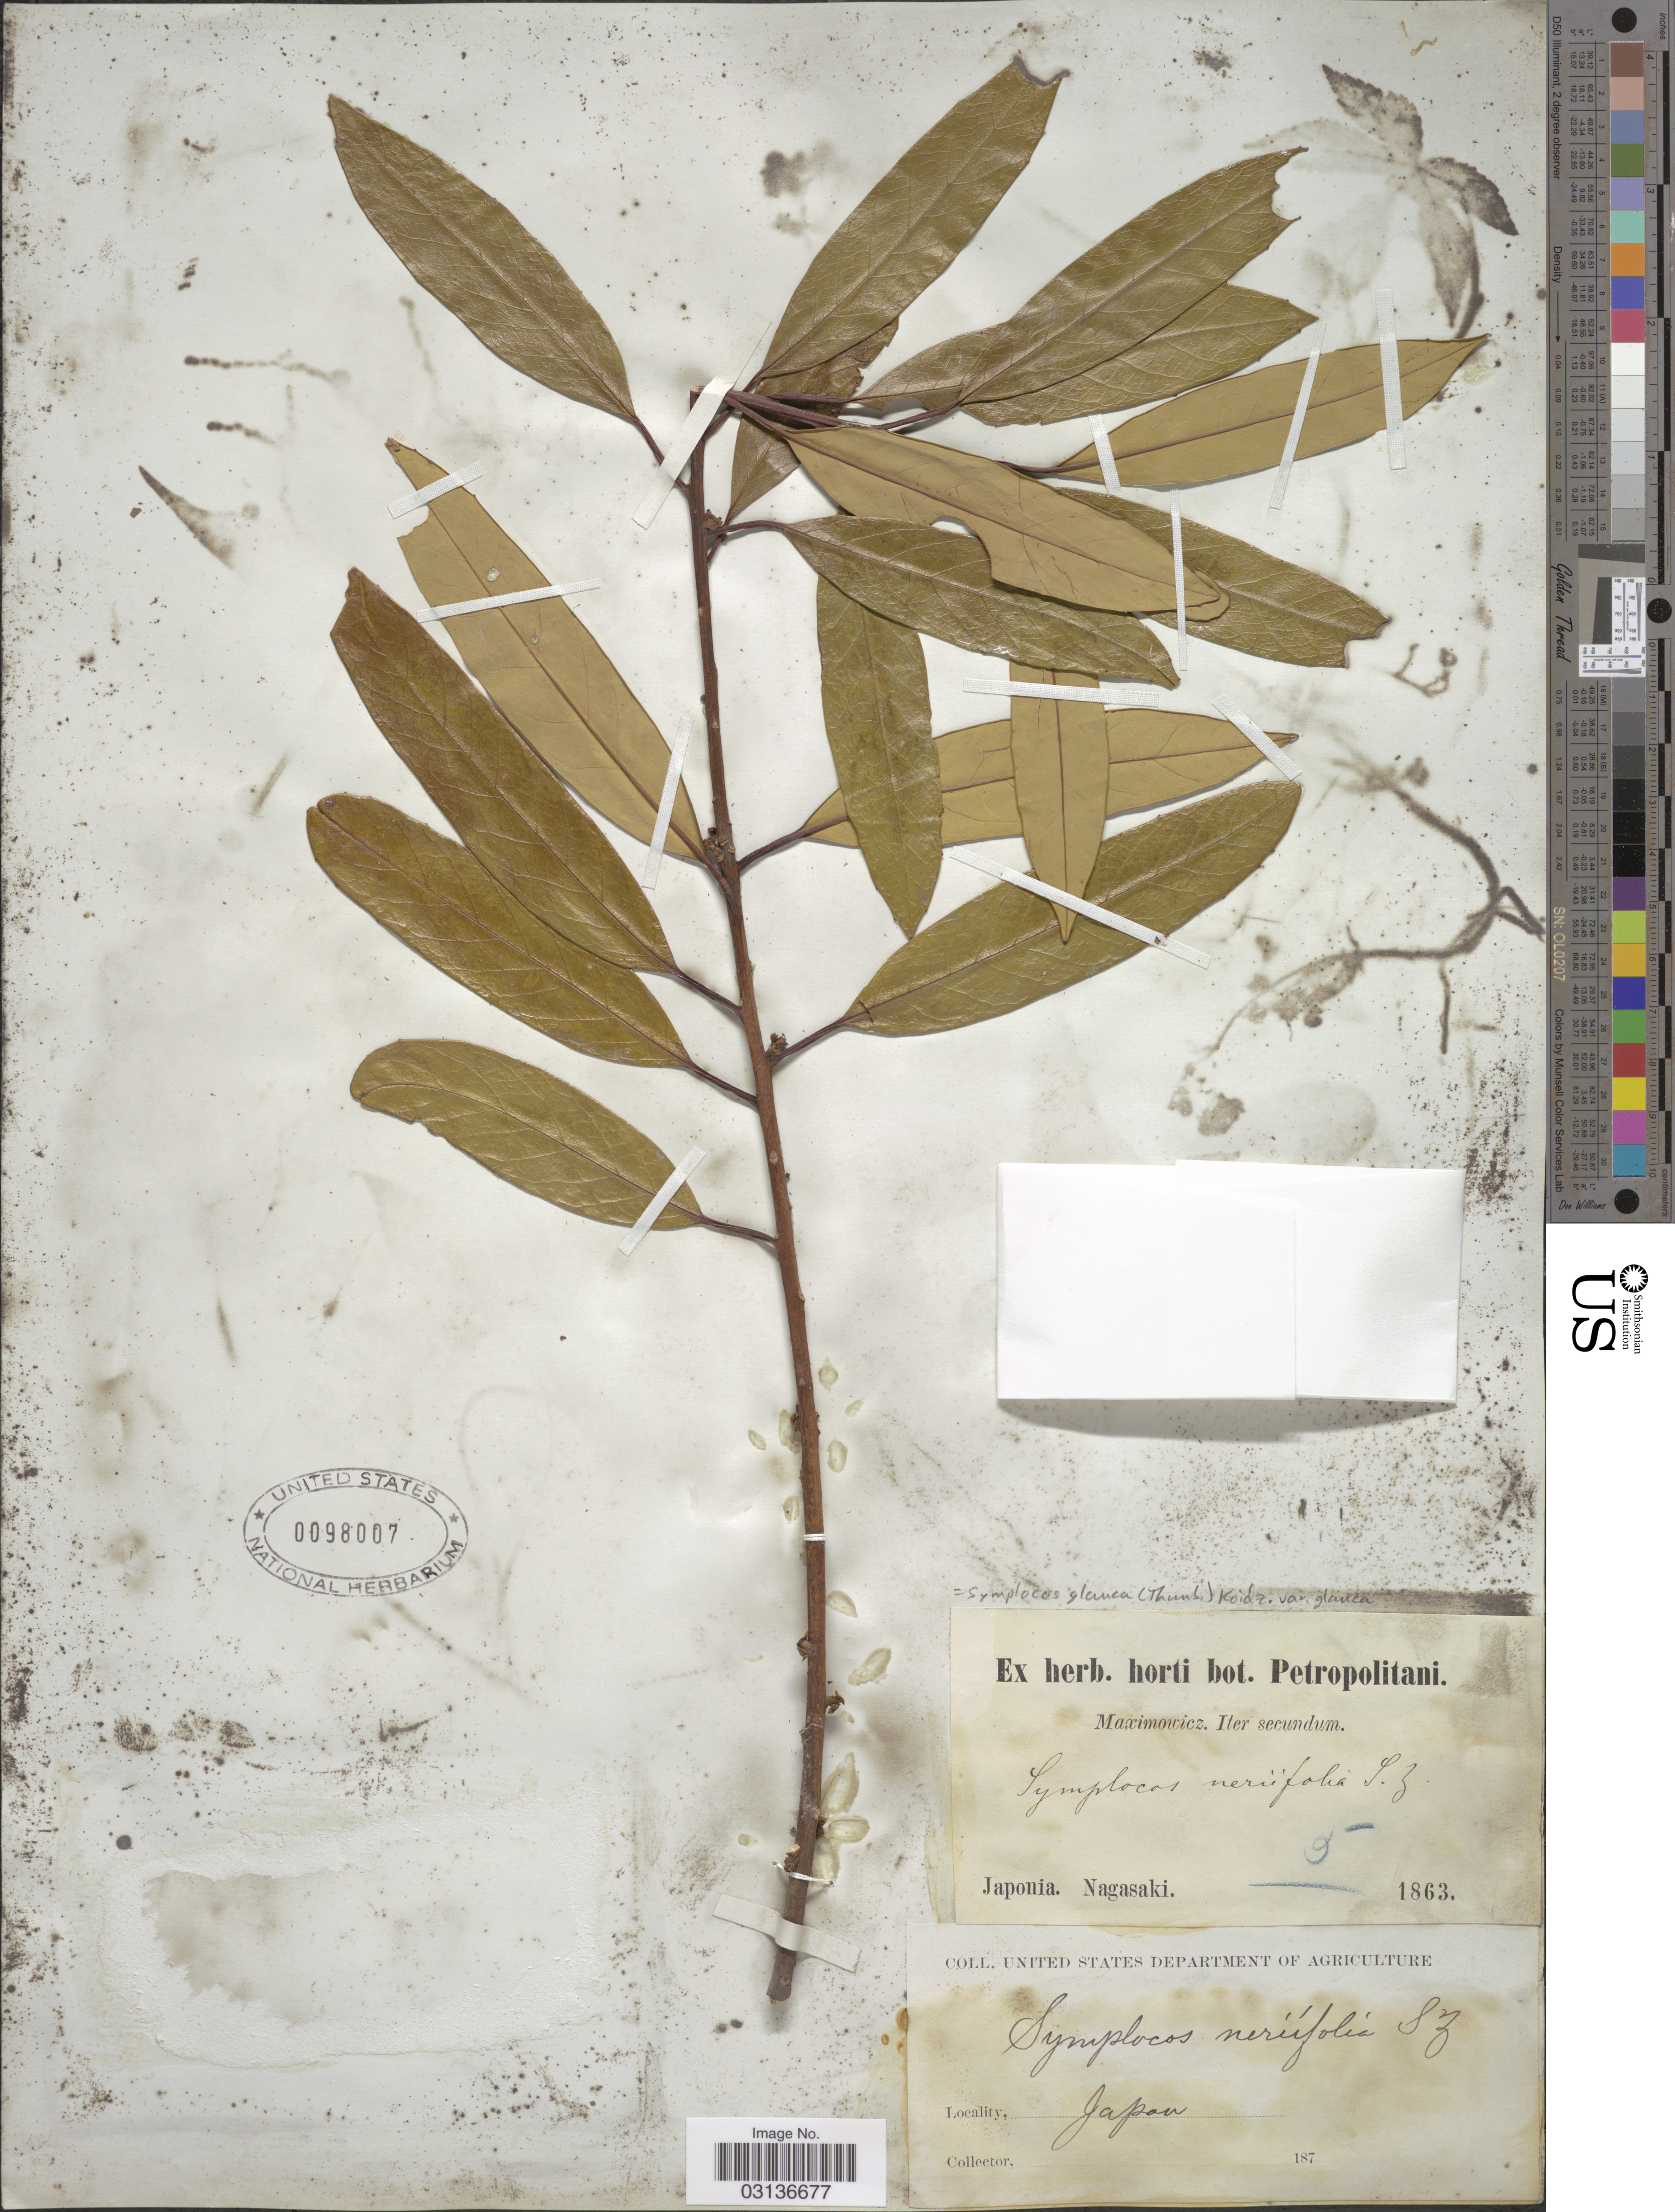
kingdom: Plantae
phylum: Tracheophyta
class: Magnoliopsida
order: Ericales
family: Symplocaceae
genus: Symplocos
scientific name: Symplocos glauca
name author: (Thunb.) Koidz.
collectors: Maximowicz, --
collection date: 1863-05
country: Japan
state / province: Nagasaki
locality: Japonia.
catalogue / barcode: US 98007